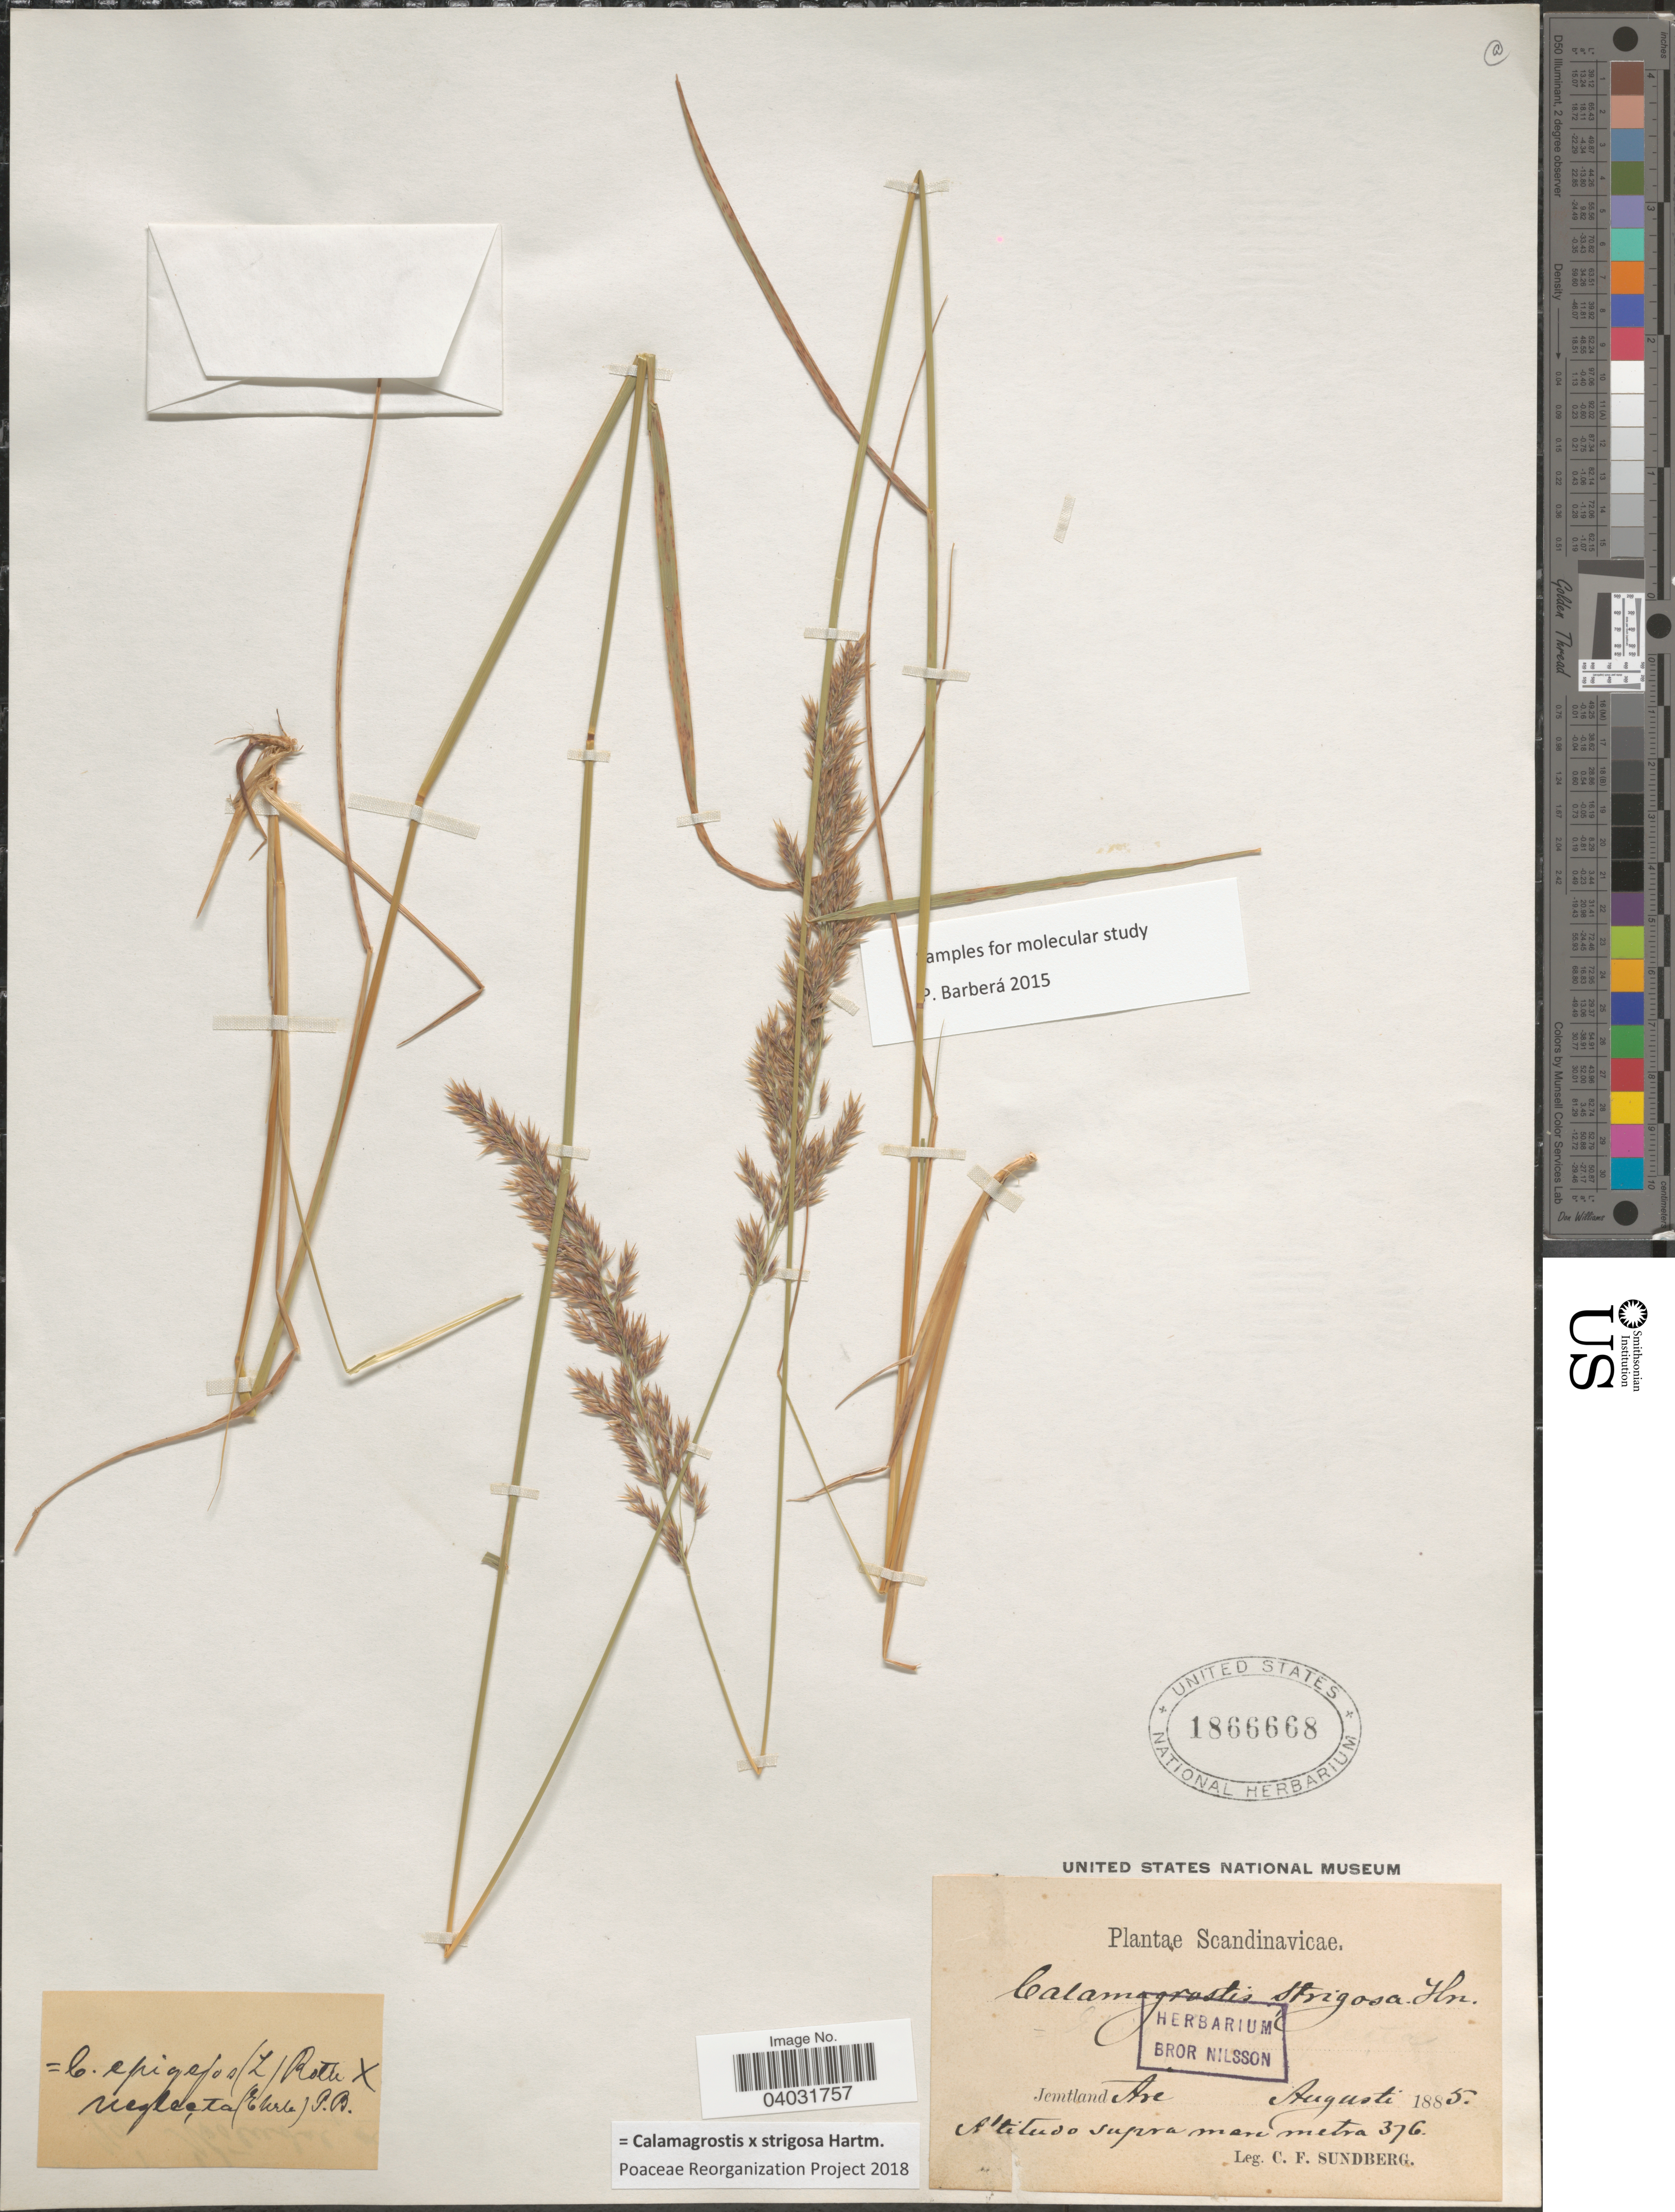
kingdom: Plantae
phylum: Tracheophyta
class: Liliopsida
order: Poales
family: Poaceae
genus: Calamagrostis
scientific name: Calamagrostis x strigosa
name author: Hartm.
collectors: C. F. Sundberg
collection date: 1885-08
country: Sweden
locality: Scandinavicae. Jemtland Are.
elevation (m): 376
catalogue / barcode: US 1866668